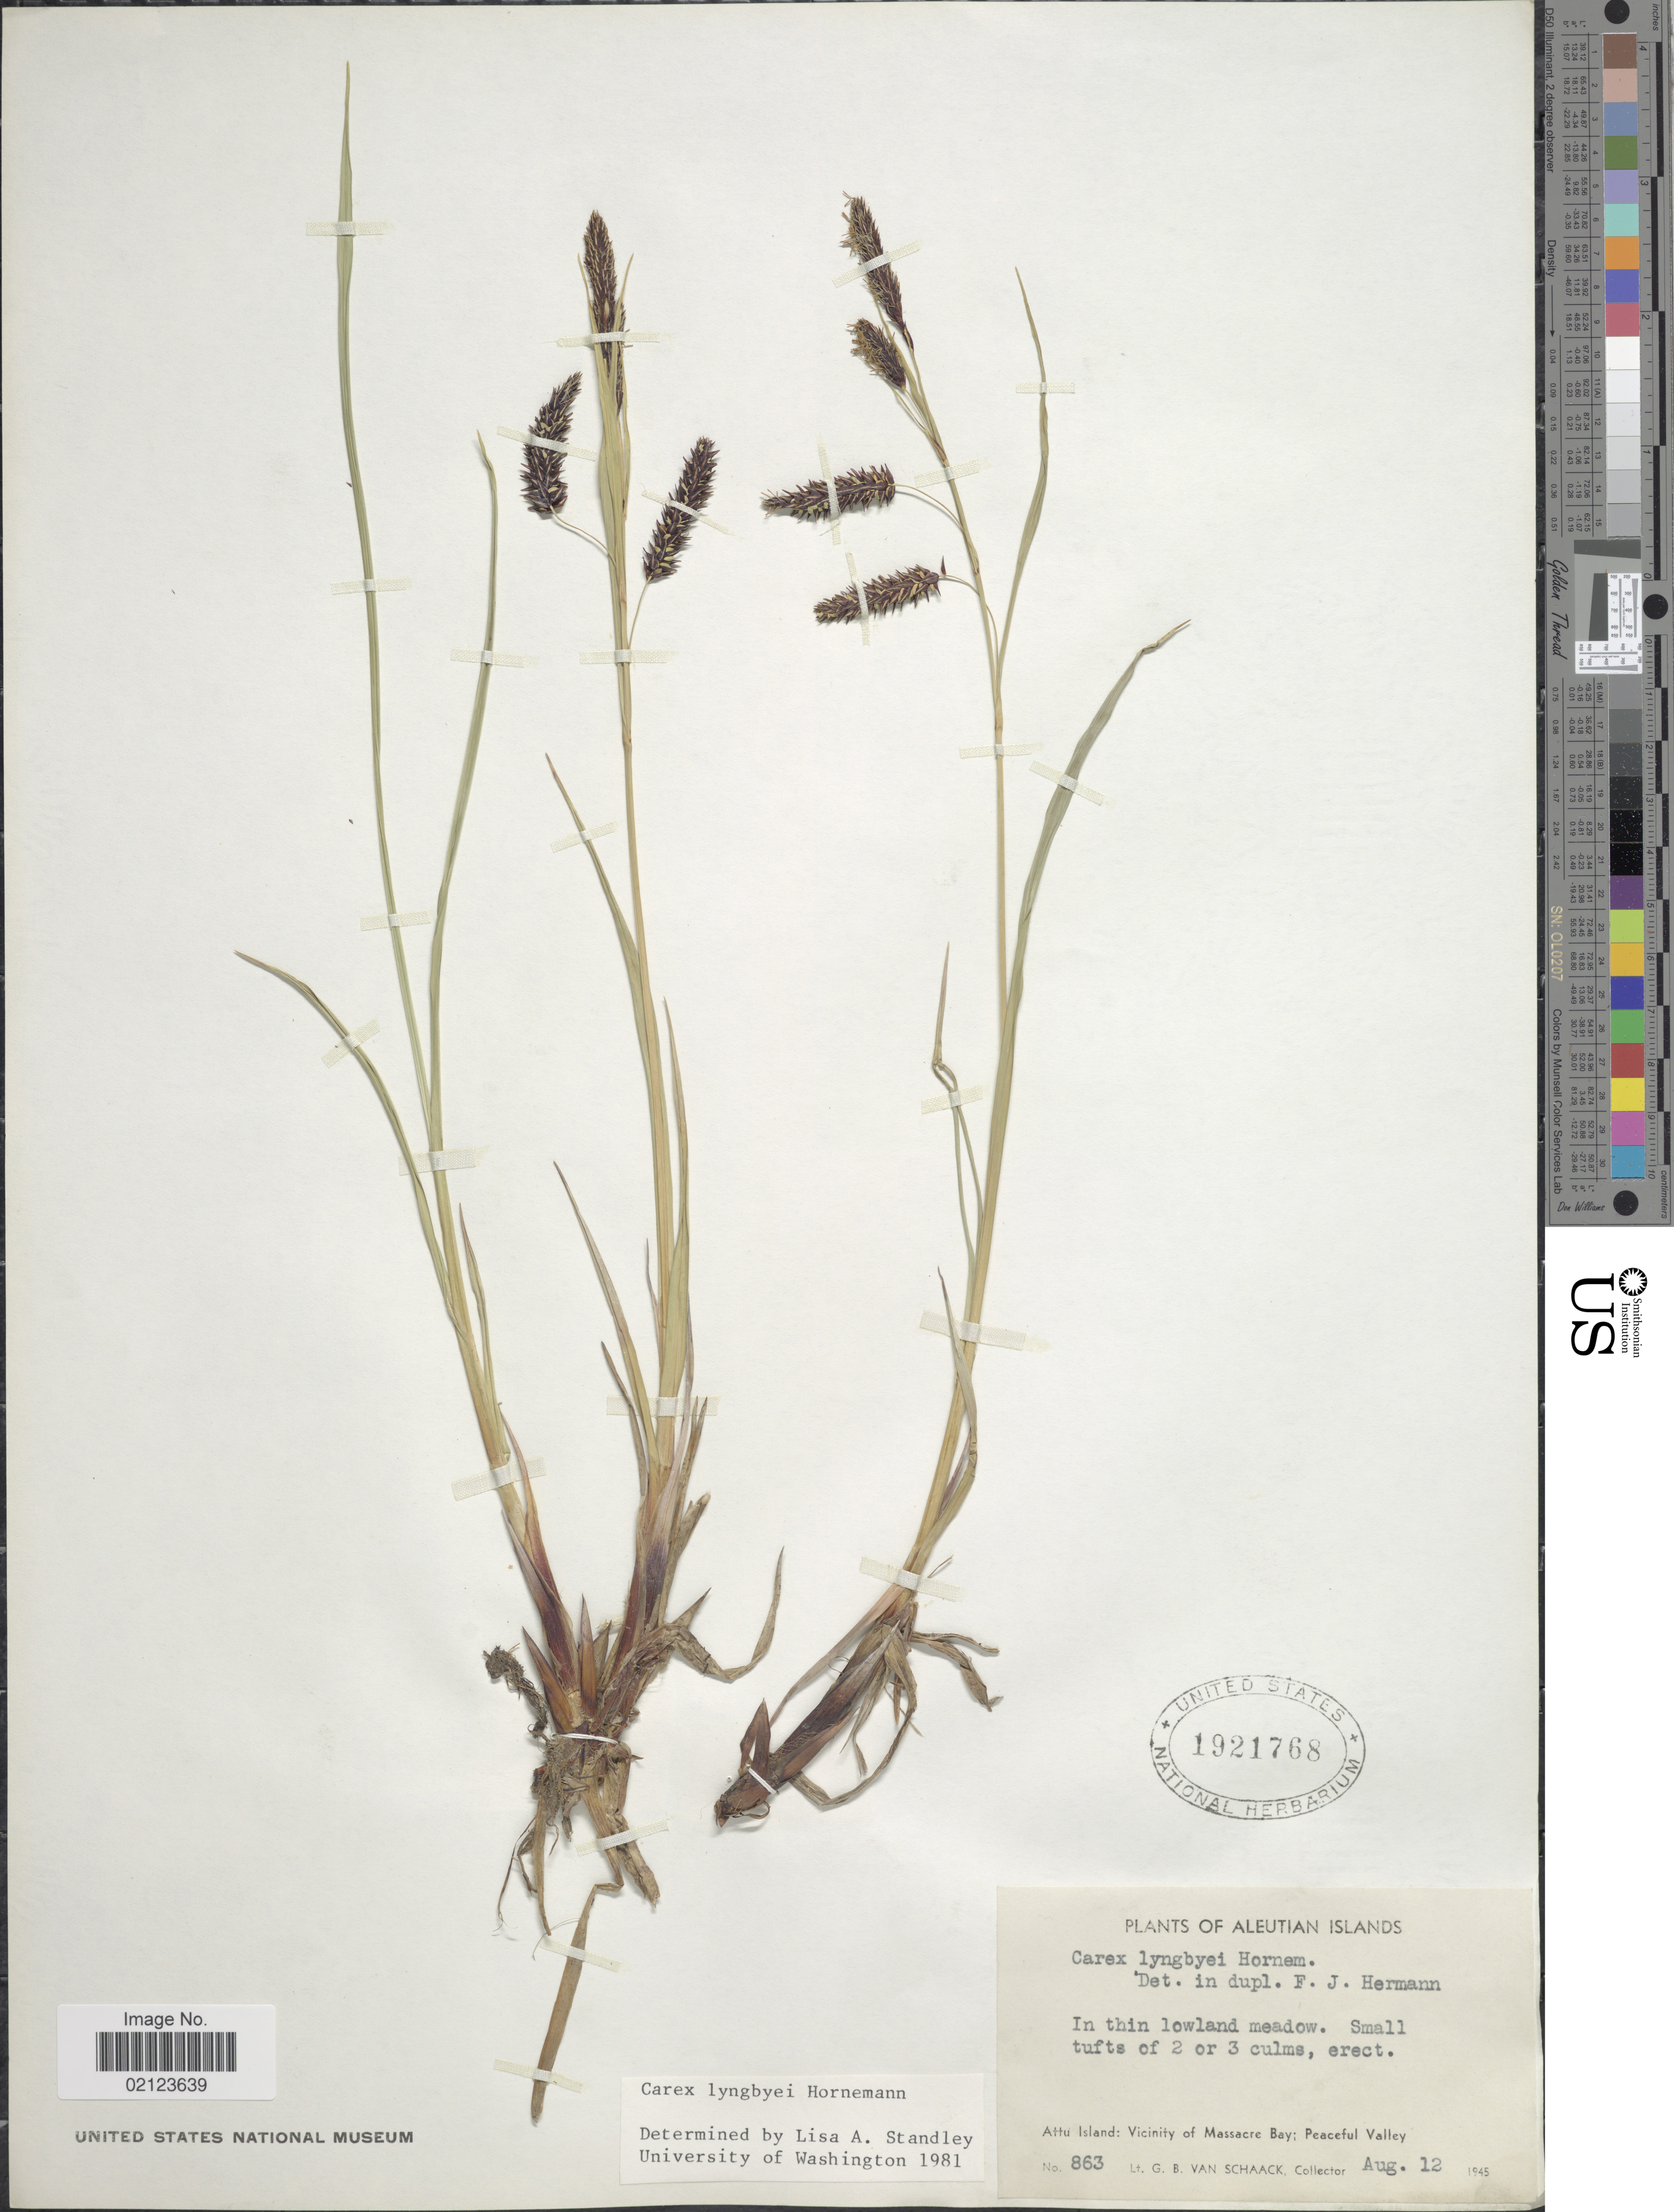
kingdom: Plantae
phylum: Tracheophyta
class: Liliopsida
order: Poales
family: Cyperaceae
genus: Carex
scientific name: Carex lyngbyei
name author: Hornem.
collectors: G. Van Schaack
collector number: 863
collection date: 1945-08-12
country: United States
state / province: Alaska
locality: Aleutian Islands. Attu Island: Vicinity of Massacre Bay; Peaceful Valley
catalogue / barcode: US 1921768